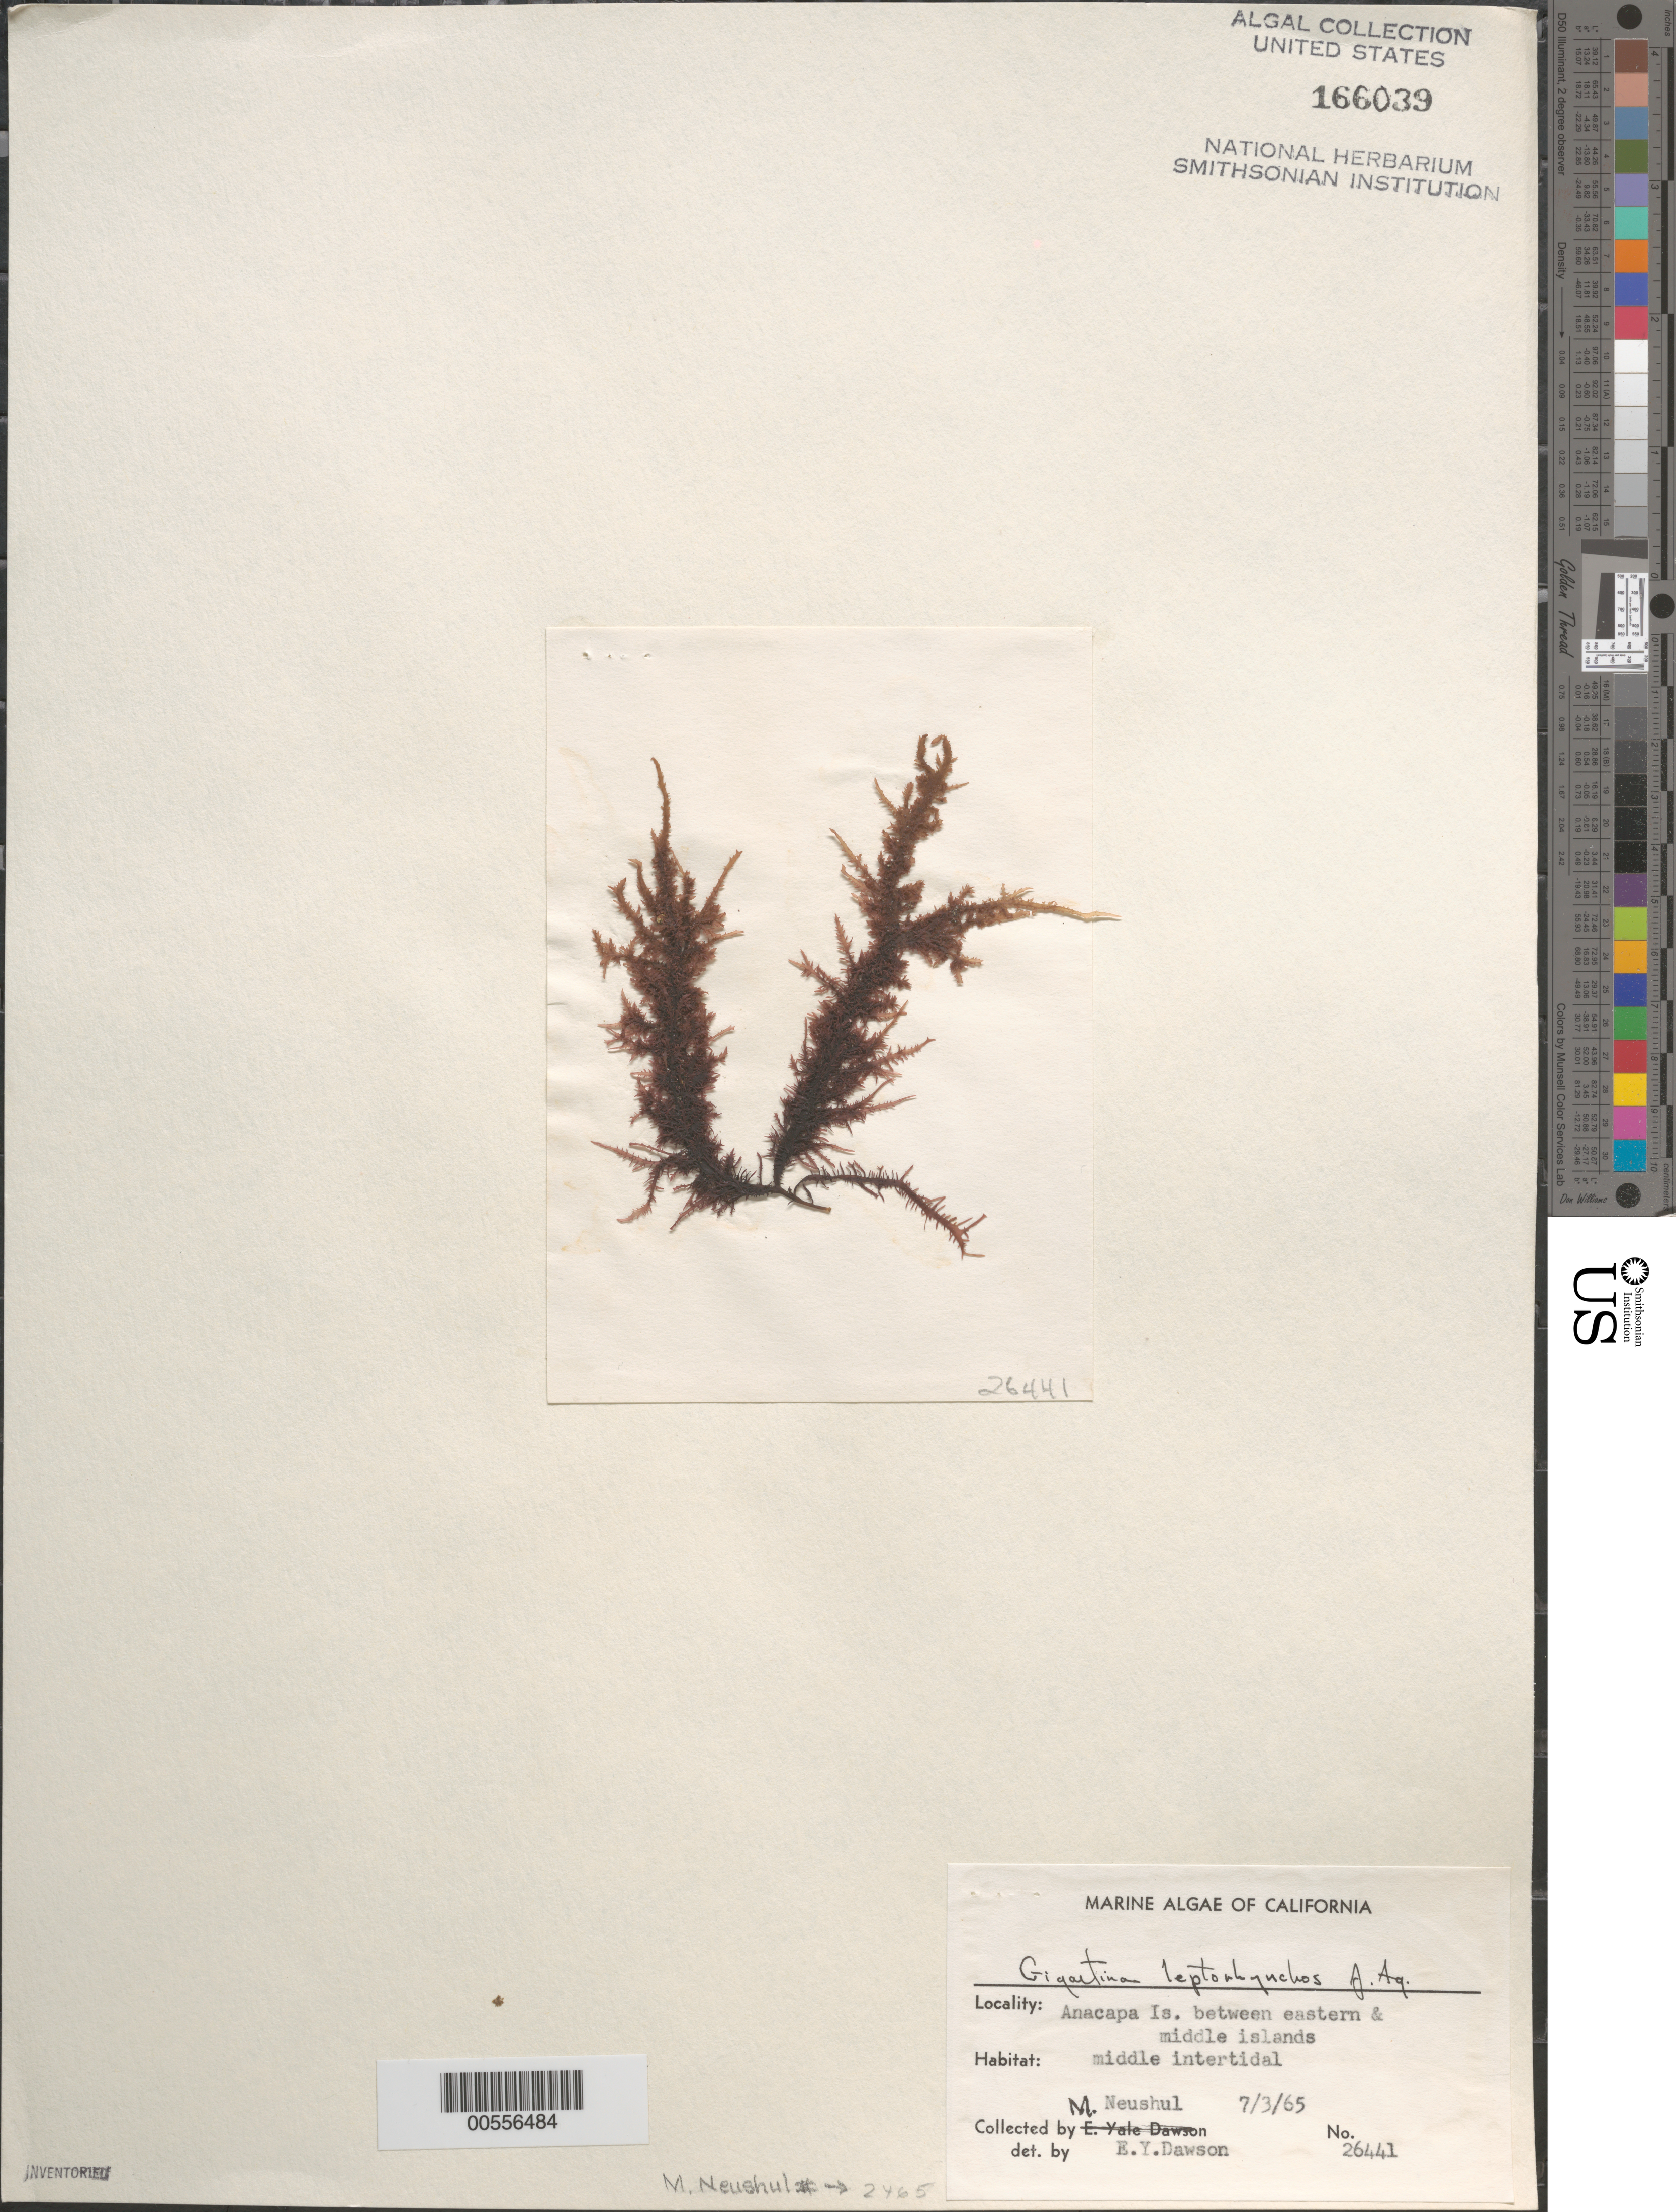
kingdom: Plantae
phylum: Rhodophyta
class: Florideophyceae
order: Gigartinales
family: Gigartinaceae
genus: Mazzaella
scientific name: Mazzaella leptorhynchos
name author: (J. Agardh) Leister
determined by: Algae name updating Project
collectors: M. Neushul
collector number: Neushul 2465 & EYD 26441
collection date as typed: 03 Jul 1965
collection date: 1965-07-03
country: United States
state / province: California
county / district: Ventura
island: Anacapa Island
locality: Between eastern and middle islands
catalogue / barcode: US 166039